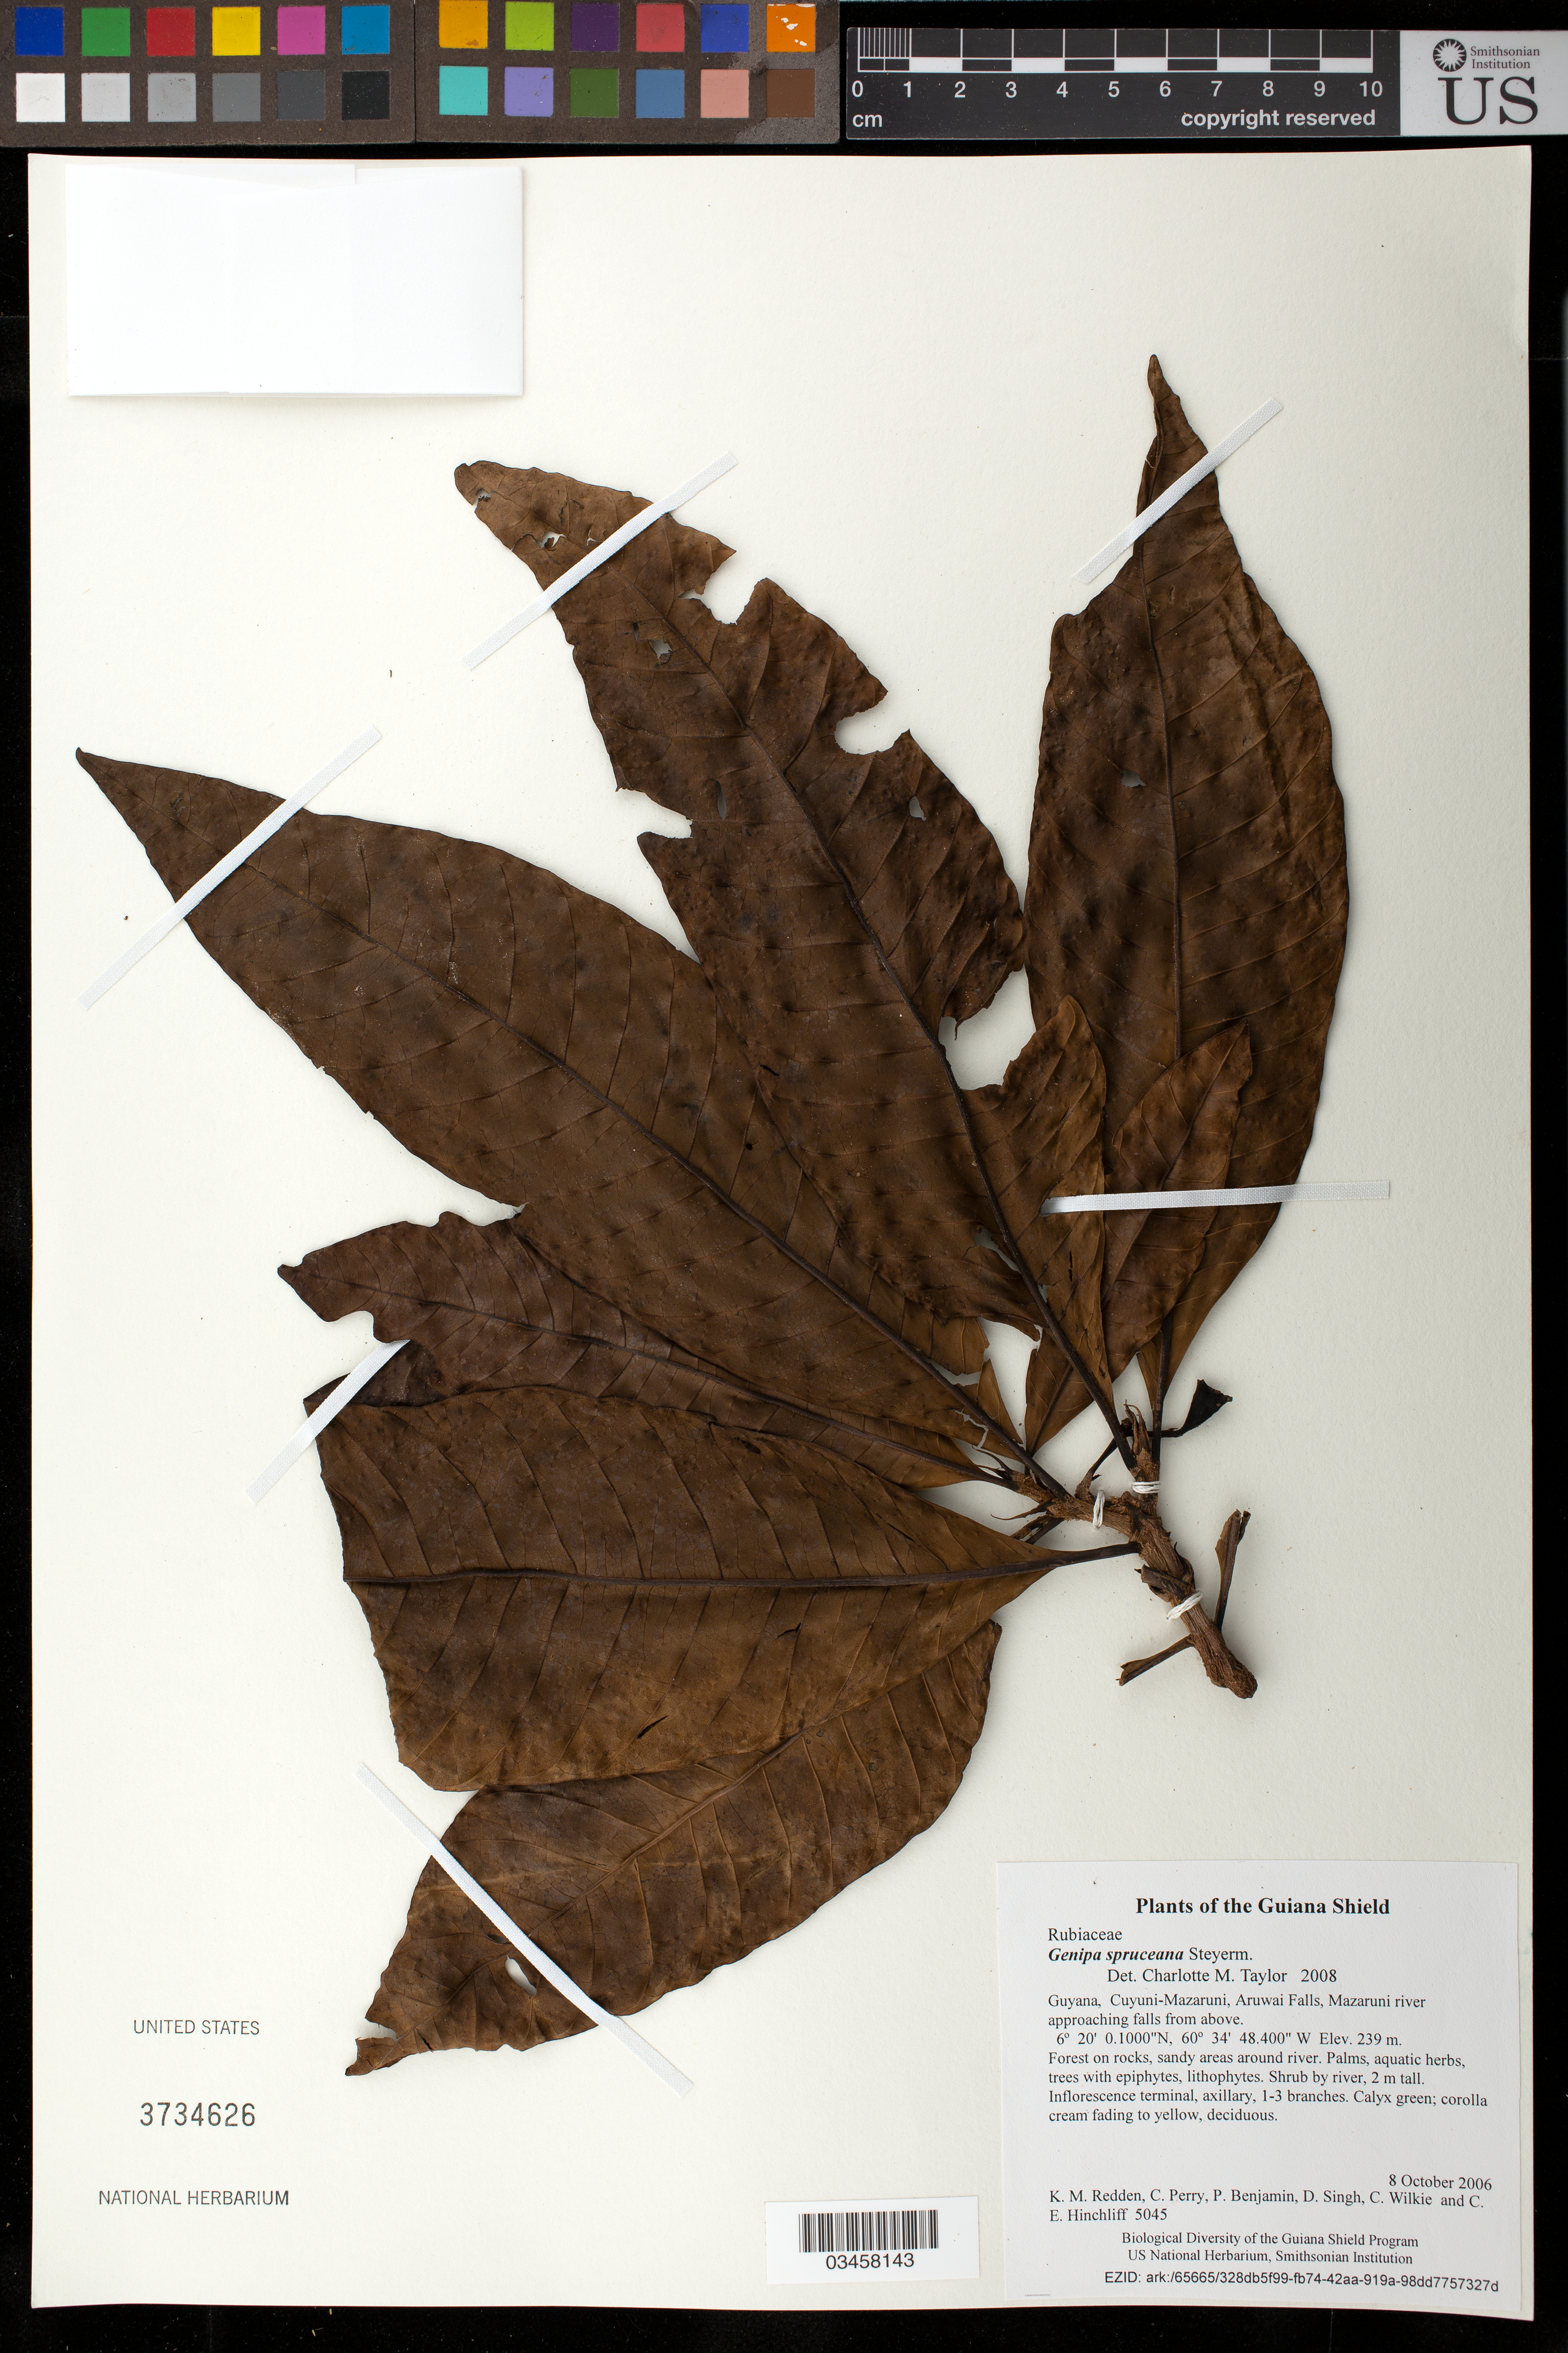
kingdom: Plantae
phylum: Tracheophyta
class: Magnoliopsida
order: Gentianales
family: Rubiaceae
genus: Genipa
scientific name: Genipa spruceana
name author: Steyerm.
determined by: Taylor, Charlotte M.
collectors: K. M. Redden, C. Perry, P. Benjamin, D. Singh, C. Wilkie & C. E. Hinchliff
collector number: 5045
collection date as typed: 8 October 2006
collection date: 2006-10-08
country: Guyana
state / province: Cuyuni-Mazaruni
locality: Arawai Falls, Mazaruni river approaching falls from above.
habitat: Forest on rocks, sandy areas around river. Palms, aquatic herbs, trees with epiphytes, lithophytes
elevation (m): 239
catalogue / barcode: US 3734626